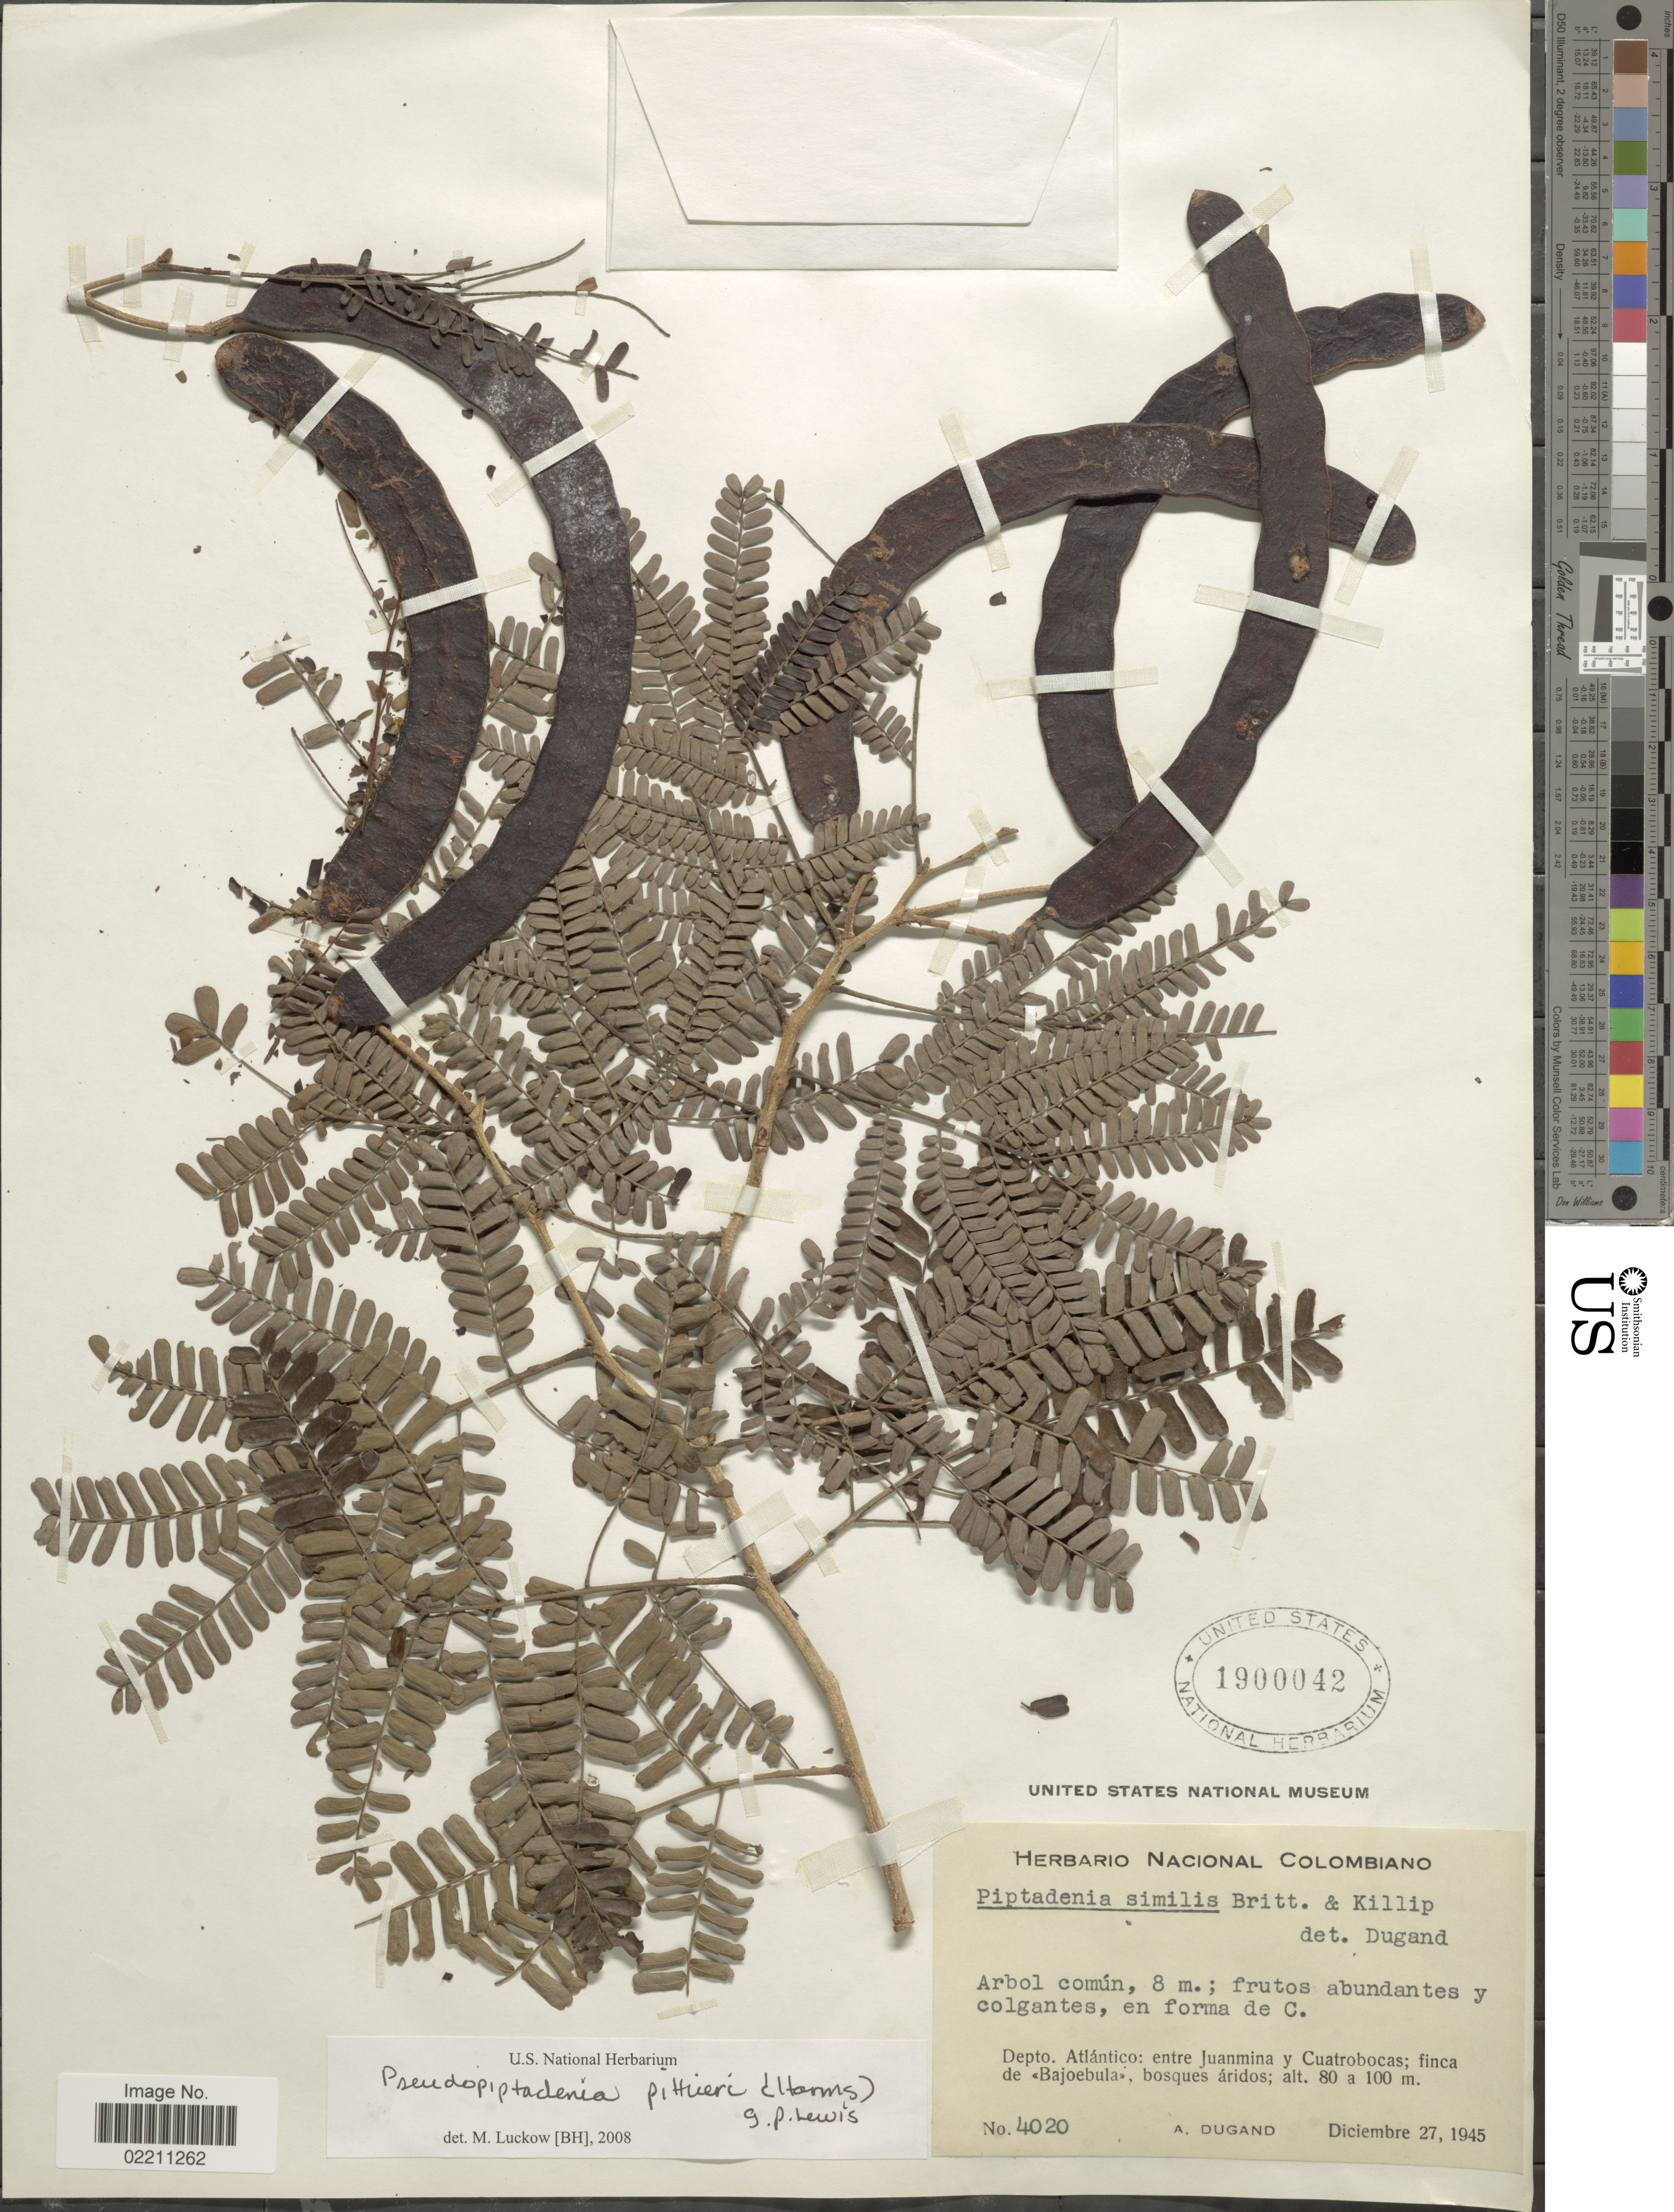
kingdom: Plantae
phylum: Tracheophyta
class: Magnoliopsida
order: Fabales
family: Fabaceae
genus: Marlimorimia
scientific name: Marlimorimia pittieri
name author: (Harms) L.P. Queiroz & L.M. Borges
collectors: A. Dugand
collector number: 4020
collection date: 1945-12-27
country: Colombia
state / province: Atlántico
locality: Depto Atlantico: entre Juanmina y Cuatrobocas; finca de <Bajoebula> bosques aridos.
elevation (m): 80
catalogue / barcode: US 1900042